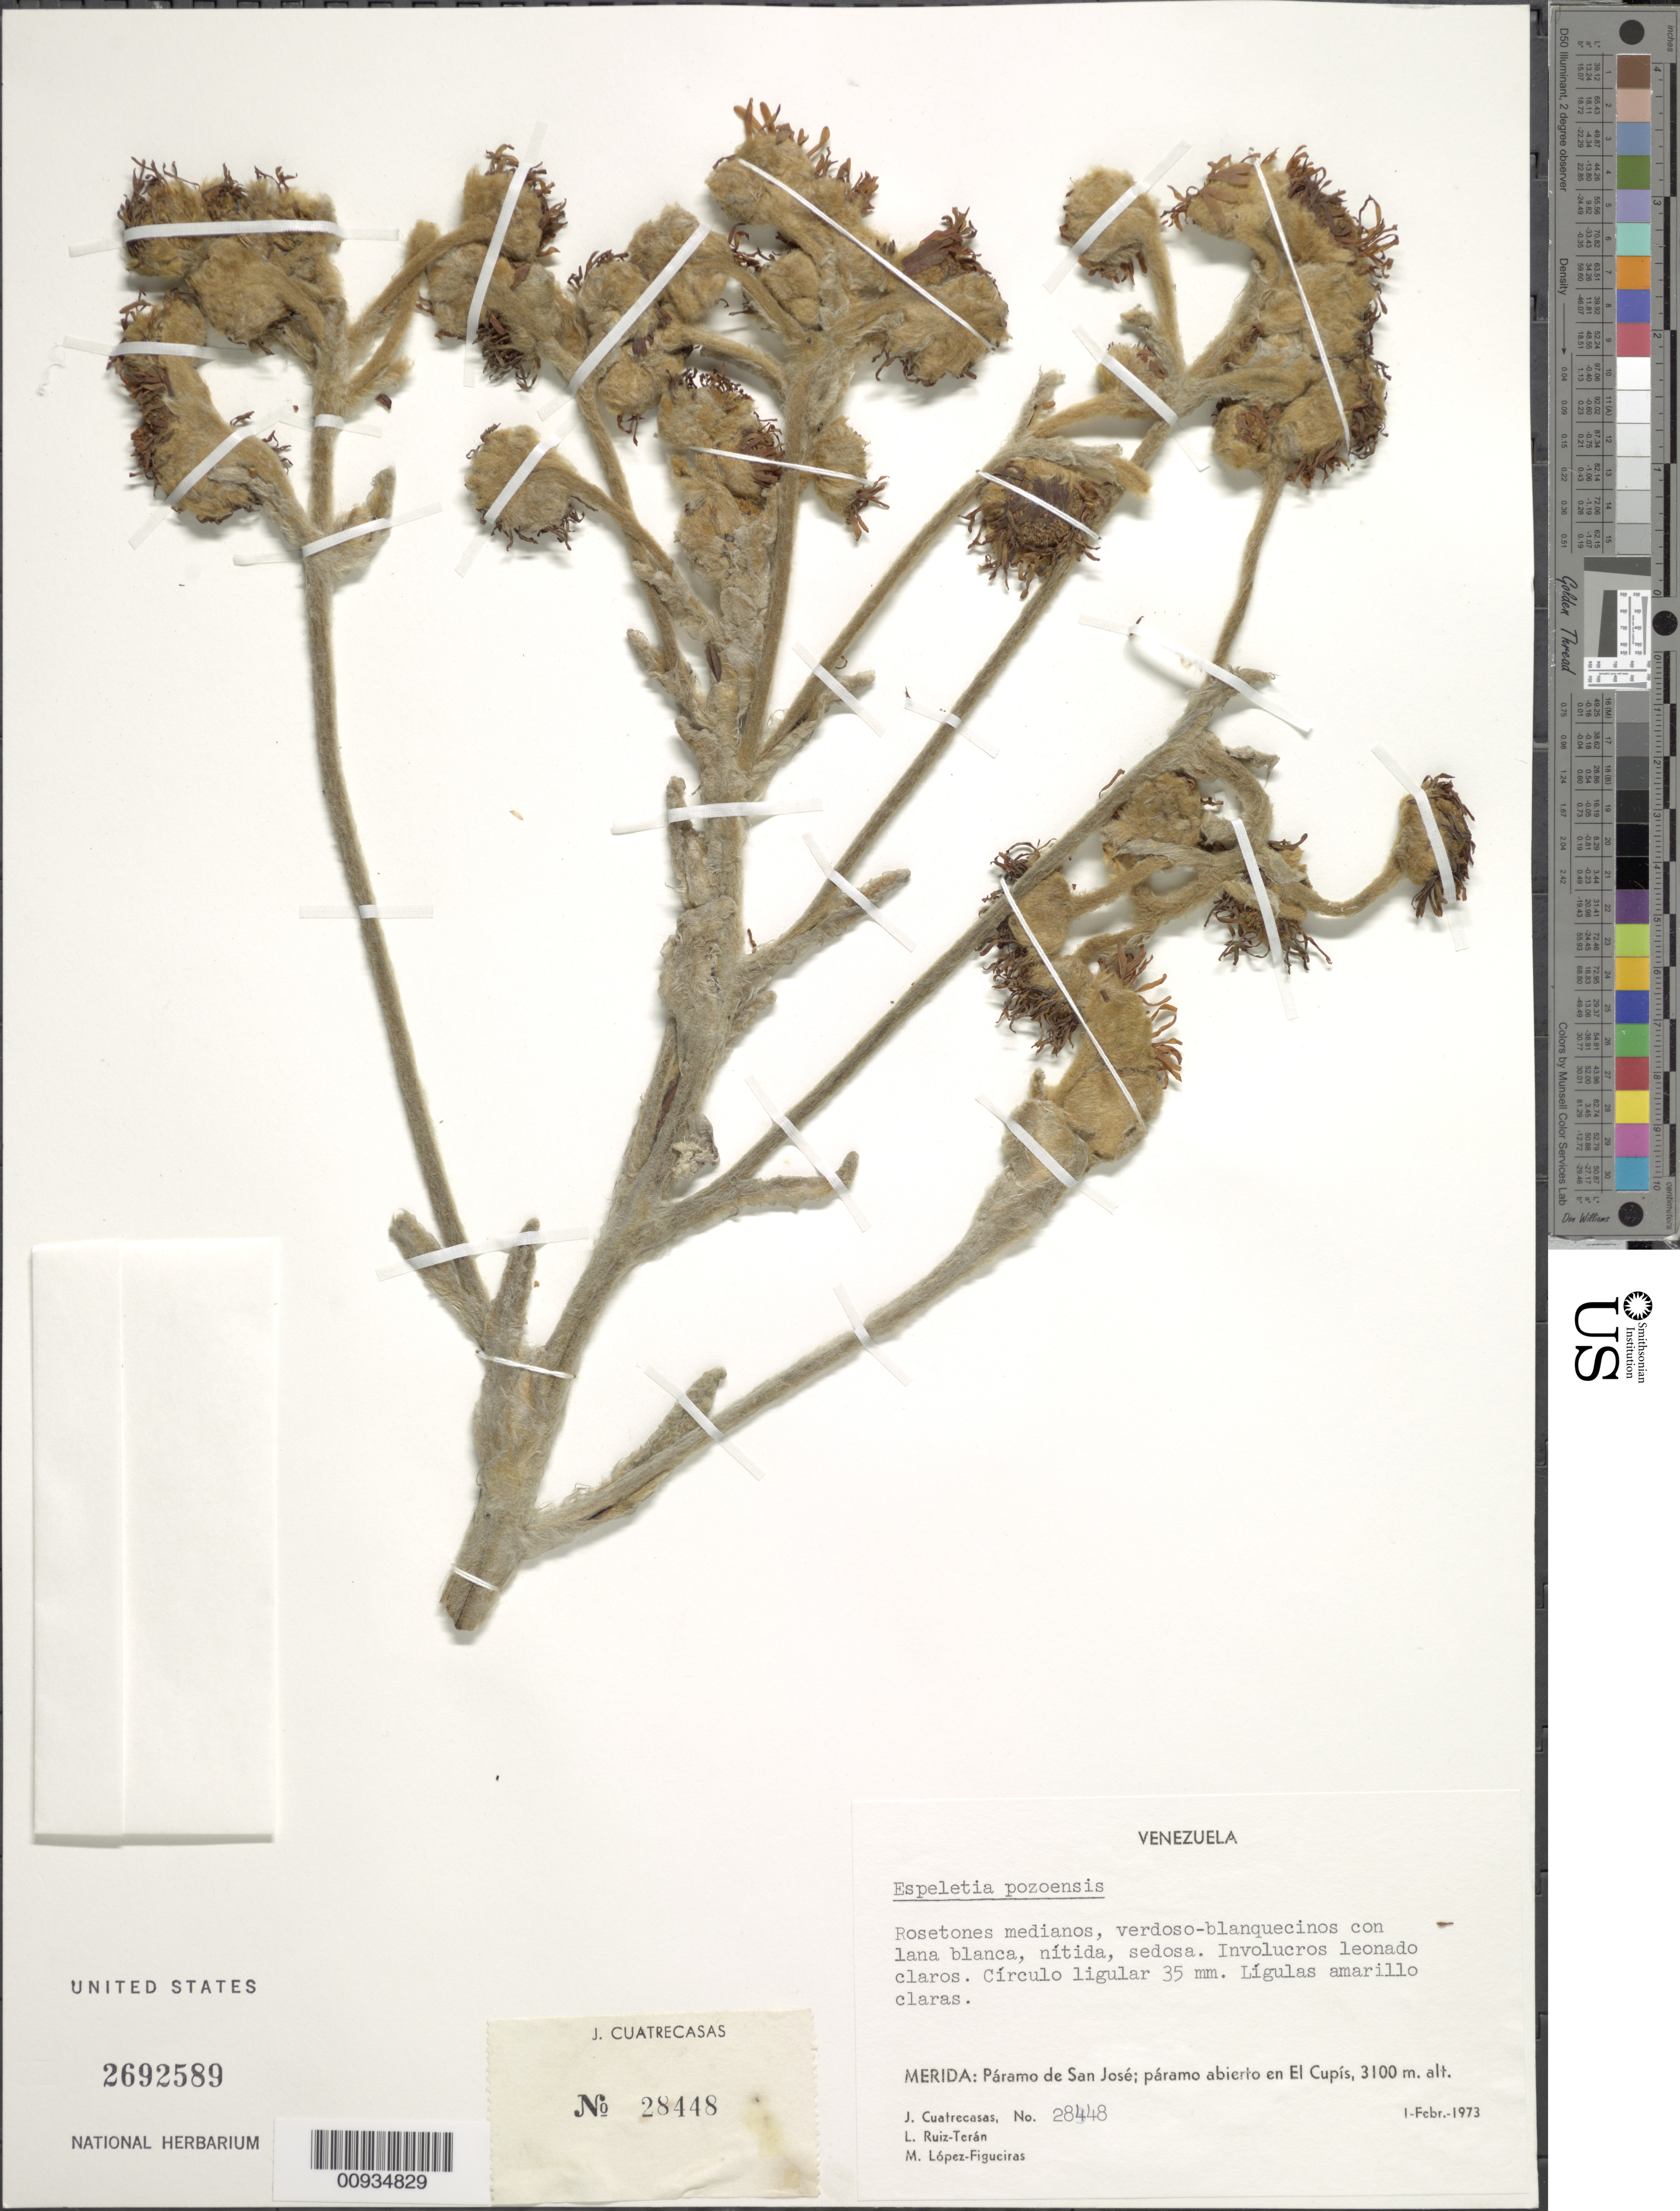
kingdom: Plantae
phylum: Tracheophyta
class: Magnoliopsida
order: Asterales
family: Asteraceae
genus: Espeletiopsis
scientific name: Espeletiopsis pozoensis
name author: (Cuatrec.) Cuatrec.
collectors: J. Cuatrecasas, L. E. Ruíz-Terán & M. López Figueiras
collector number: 28448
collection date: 1973-02-01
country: Venezuela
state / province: Mérida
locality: Paramo de San Jose, paramo abierto en El Cupis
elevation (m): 3100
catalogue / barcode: US 2692589